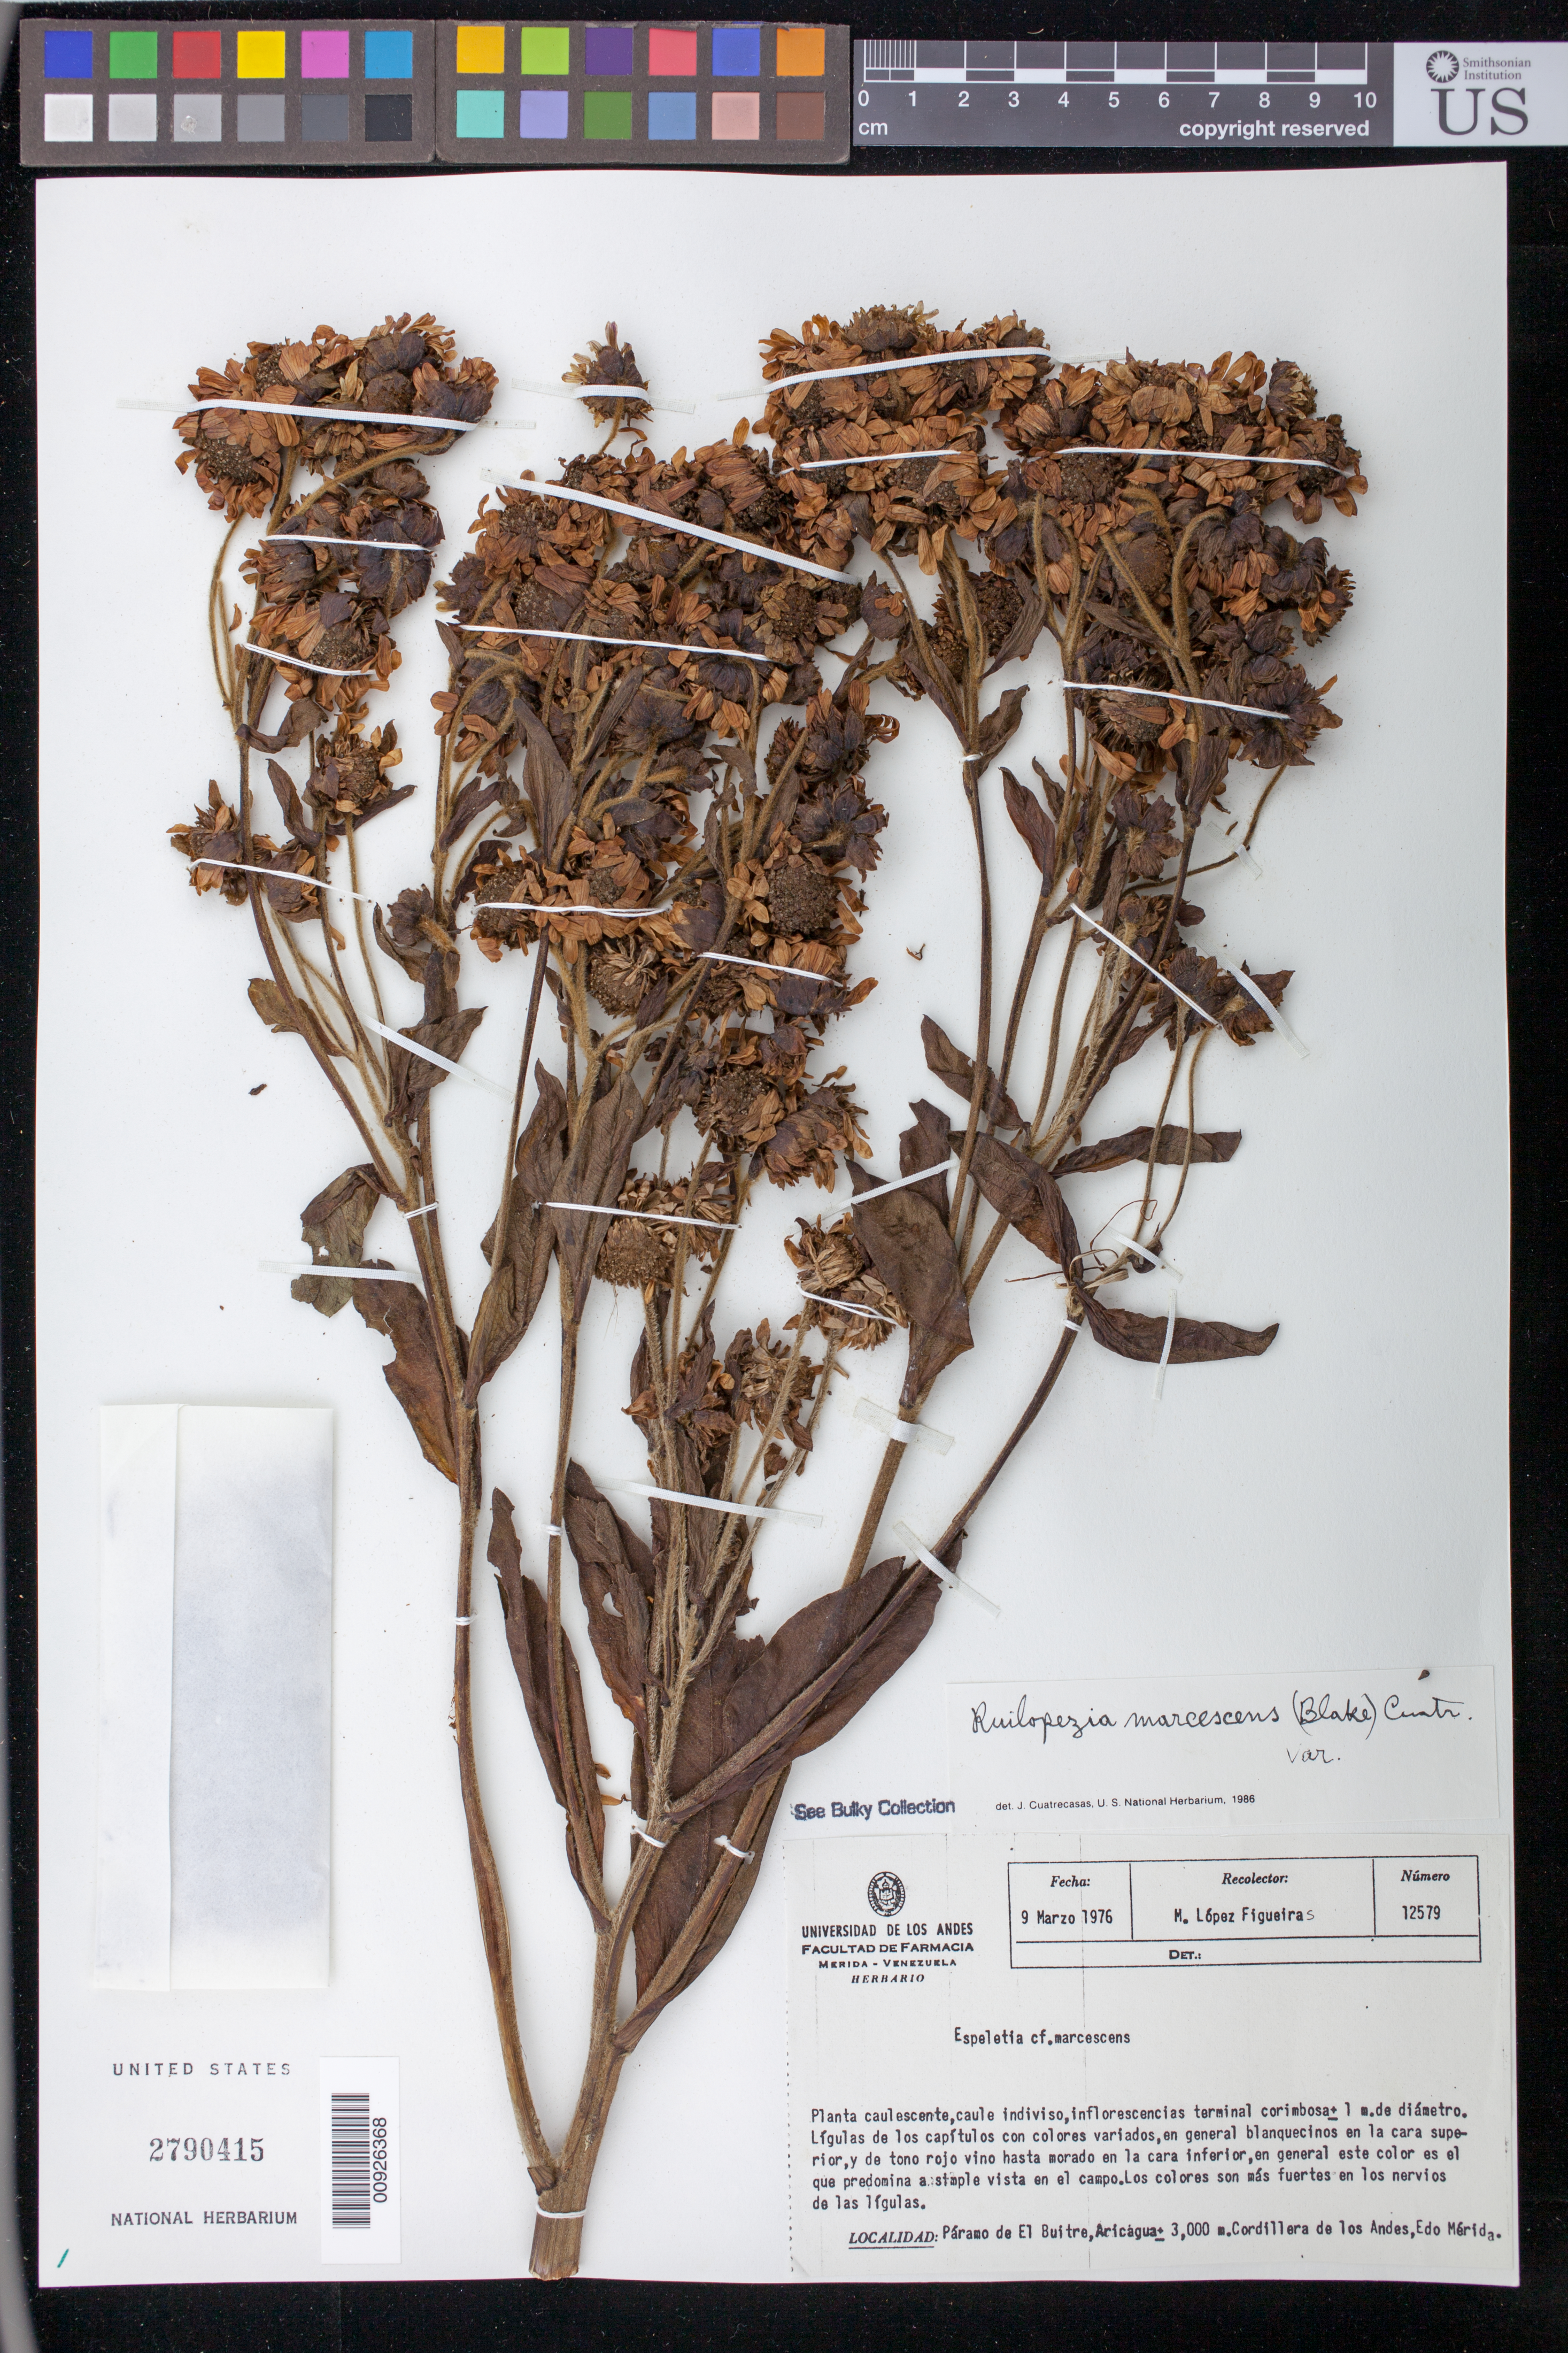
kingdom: Plantae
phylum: Tracheophyta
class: Magnoliopsida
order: Asterales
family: Asteraceae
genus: Ruilopezia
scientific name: Ruilopezia marcescens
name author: (S.F. Blake) Cuatrec.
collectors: M. López Figueiras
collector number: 12579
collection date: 1976-03-09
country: Venezuela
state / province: Mérida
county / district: Aricagua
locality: Páramo del Buitre. Aricagua, Cordillera de los Andes.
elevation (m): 3000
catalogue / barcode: US 2790415